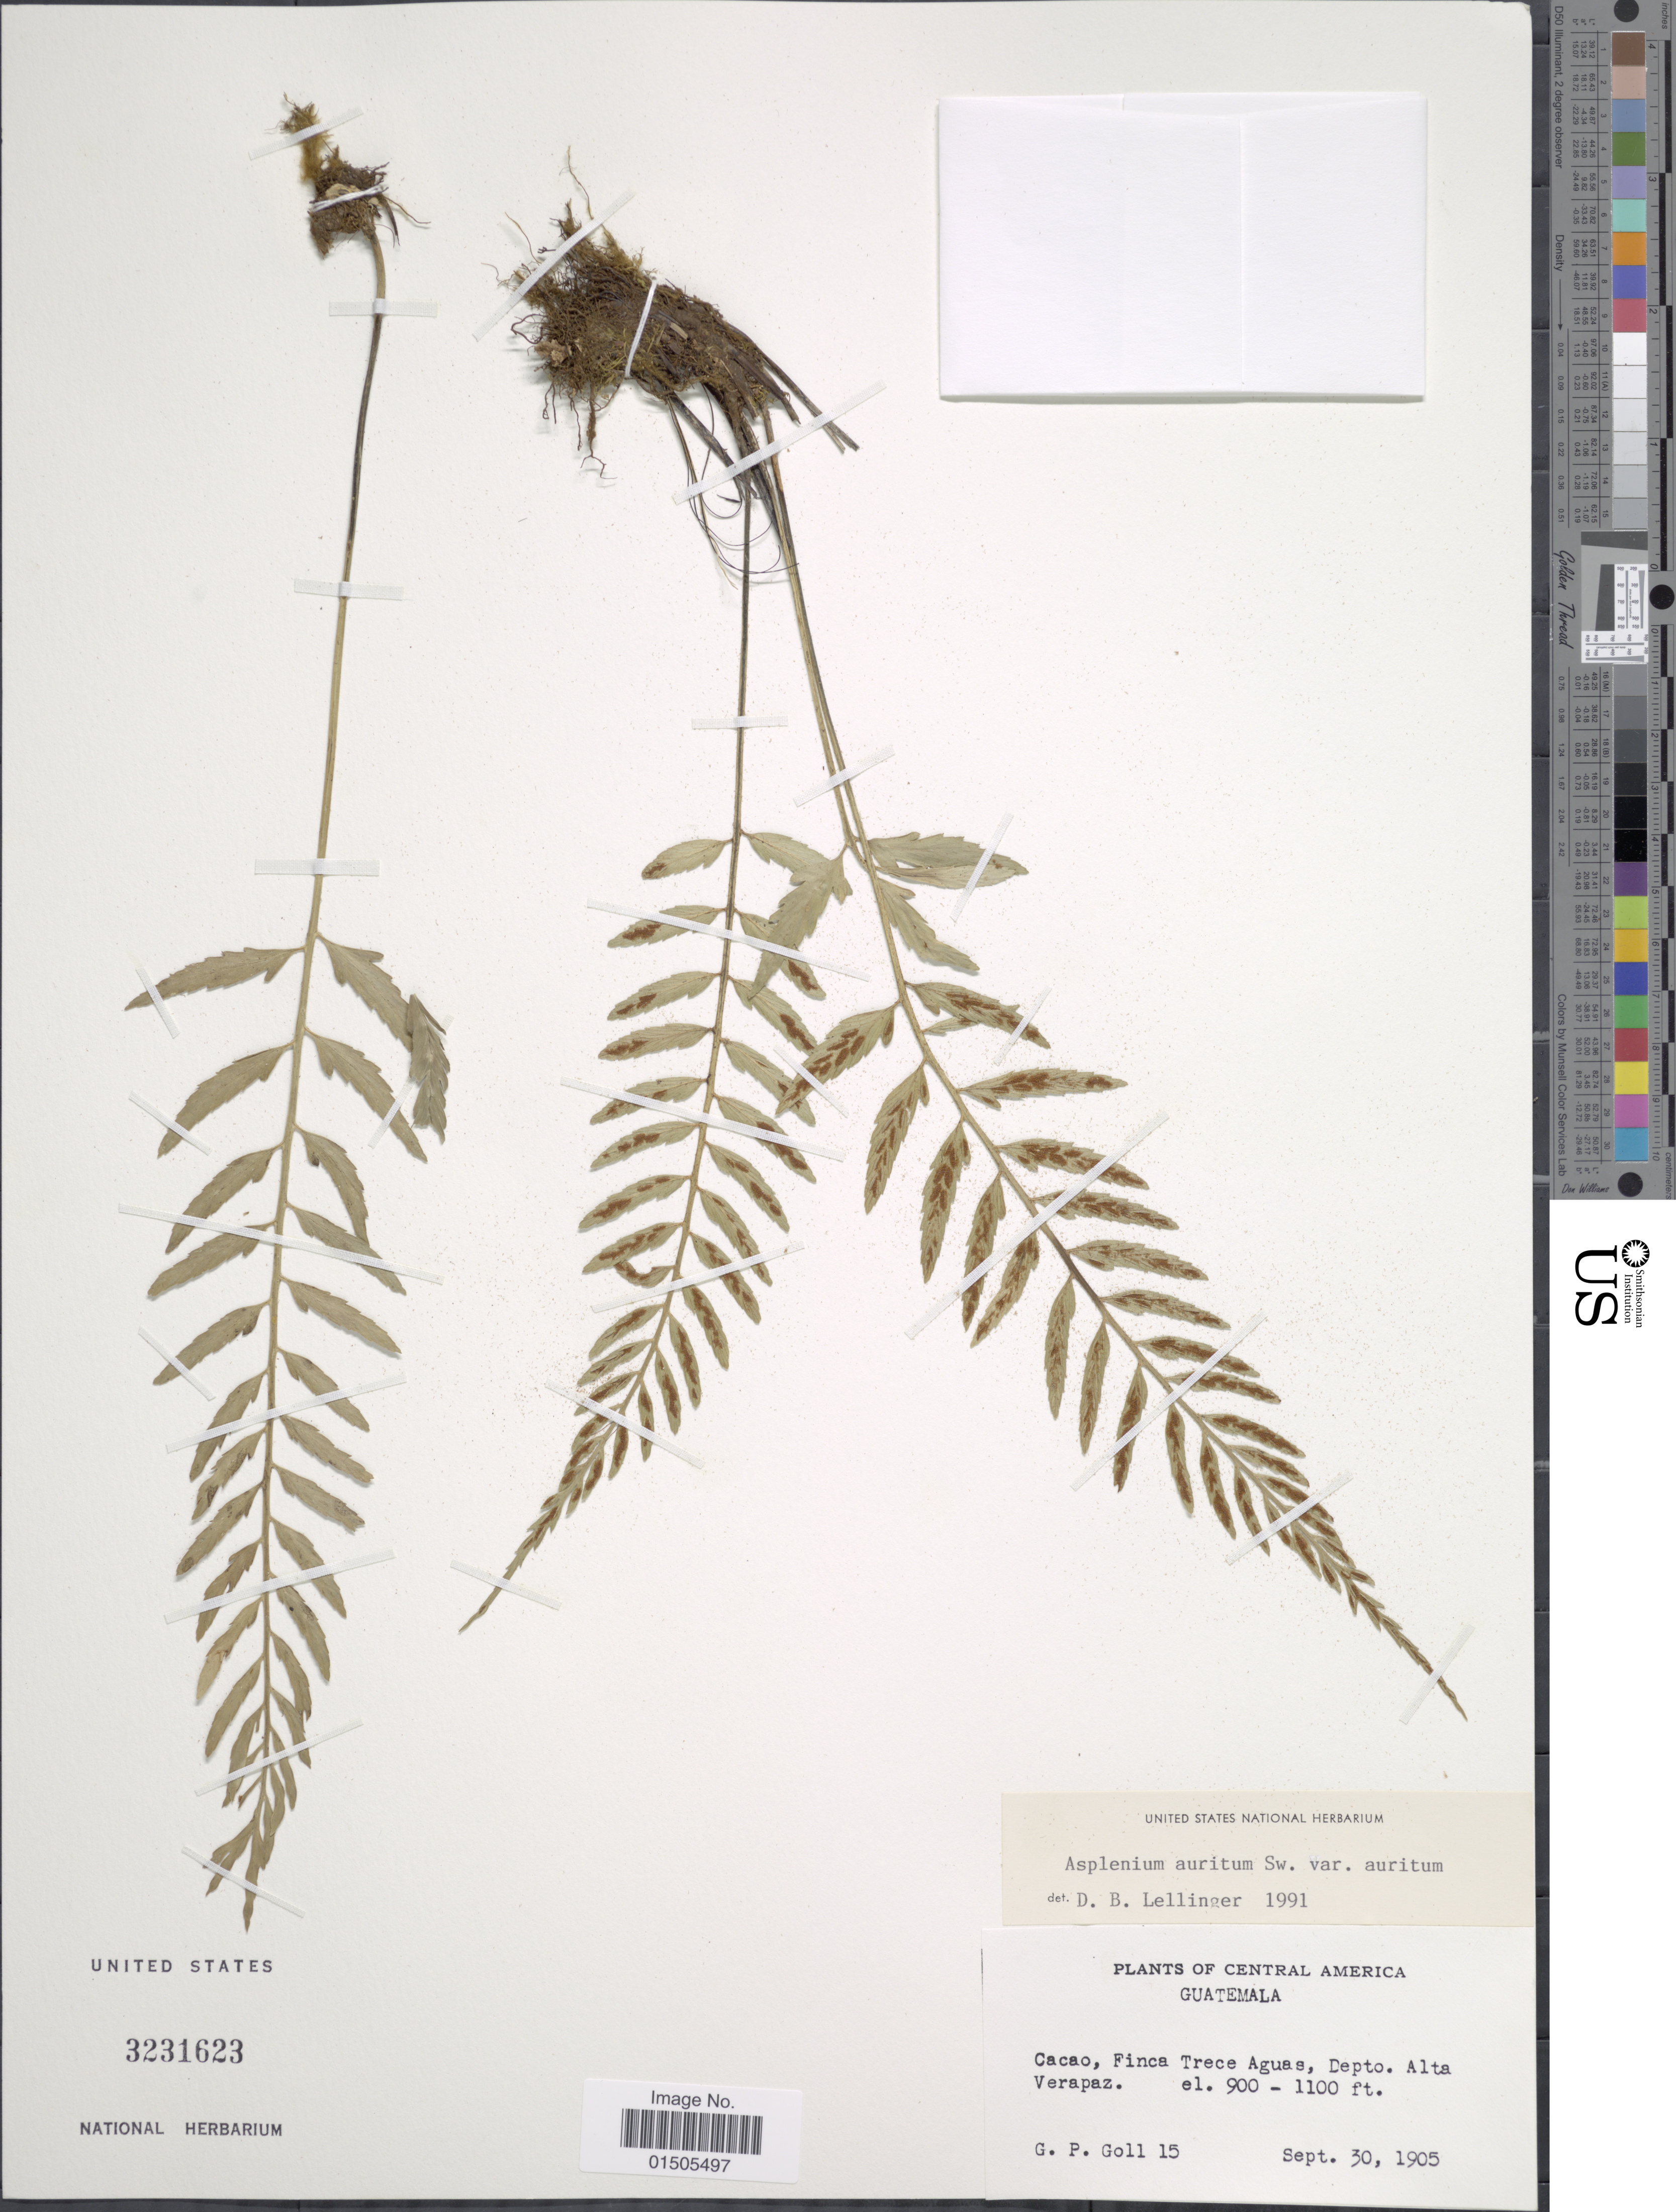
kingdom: Plantae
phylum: Tracheophyta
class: Polypodiopsida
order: Polypodiales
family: Aspleniaceae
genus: Asplenium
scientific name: Asplenium auritum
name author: Sw.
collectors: G. P. Goll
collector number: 15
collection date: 1905-09-30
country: Guatemala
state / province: Alta Verapaz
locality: Central America, Cacao, Finca Trece Aguas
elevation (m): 274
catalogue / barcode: US 3231623